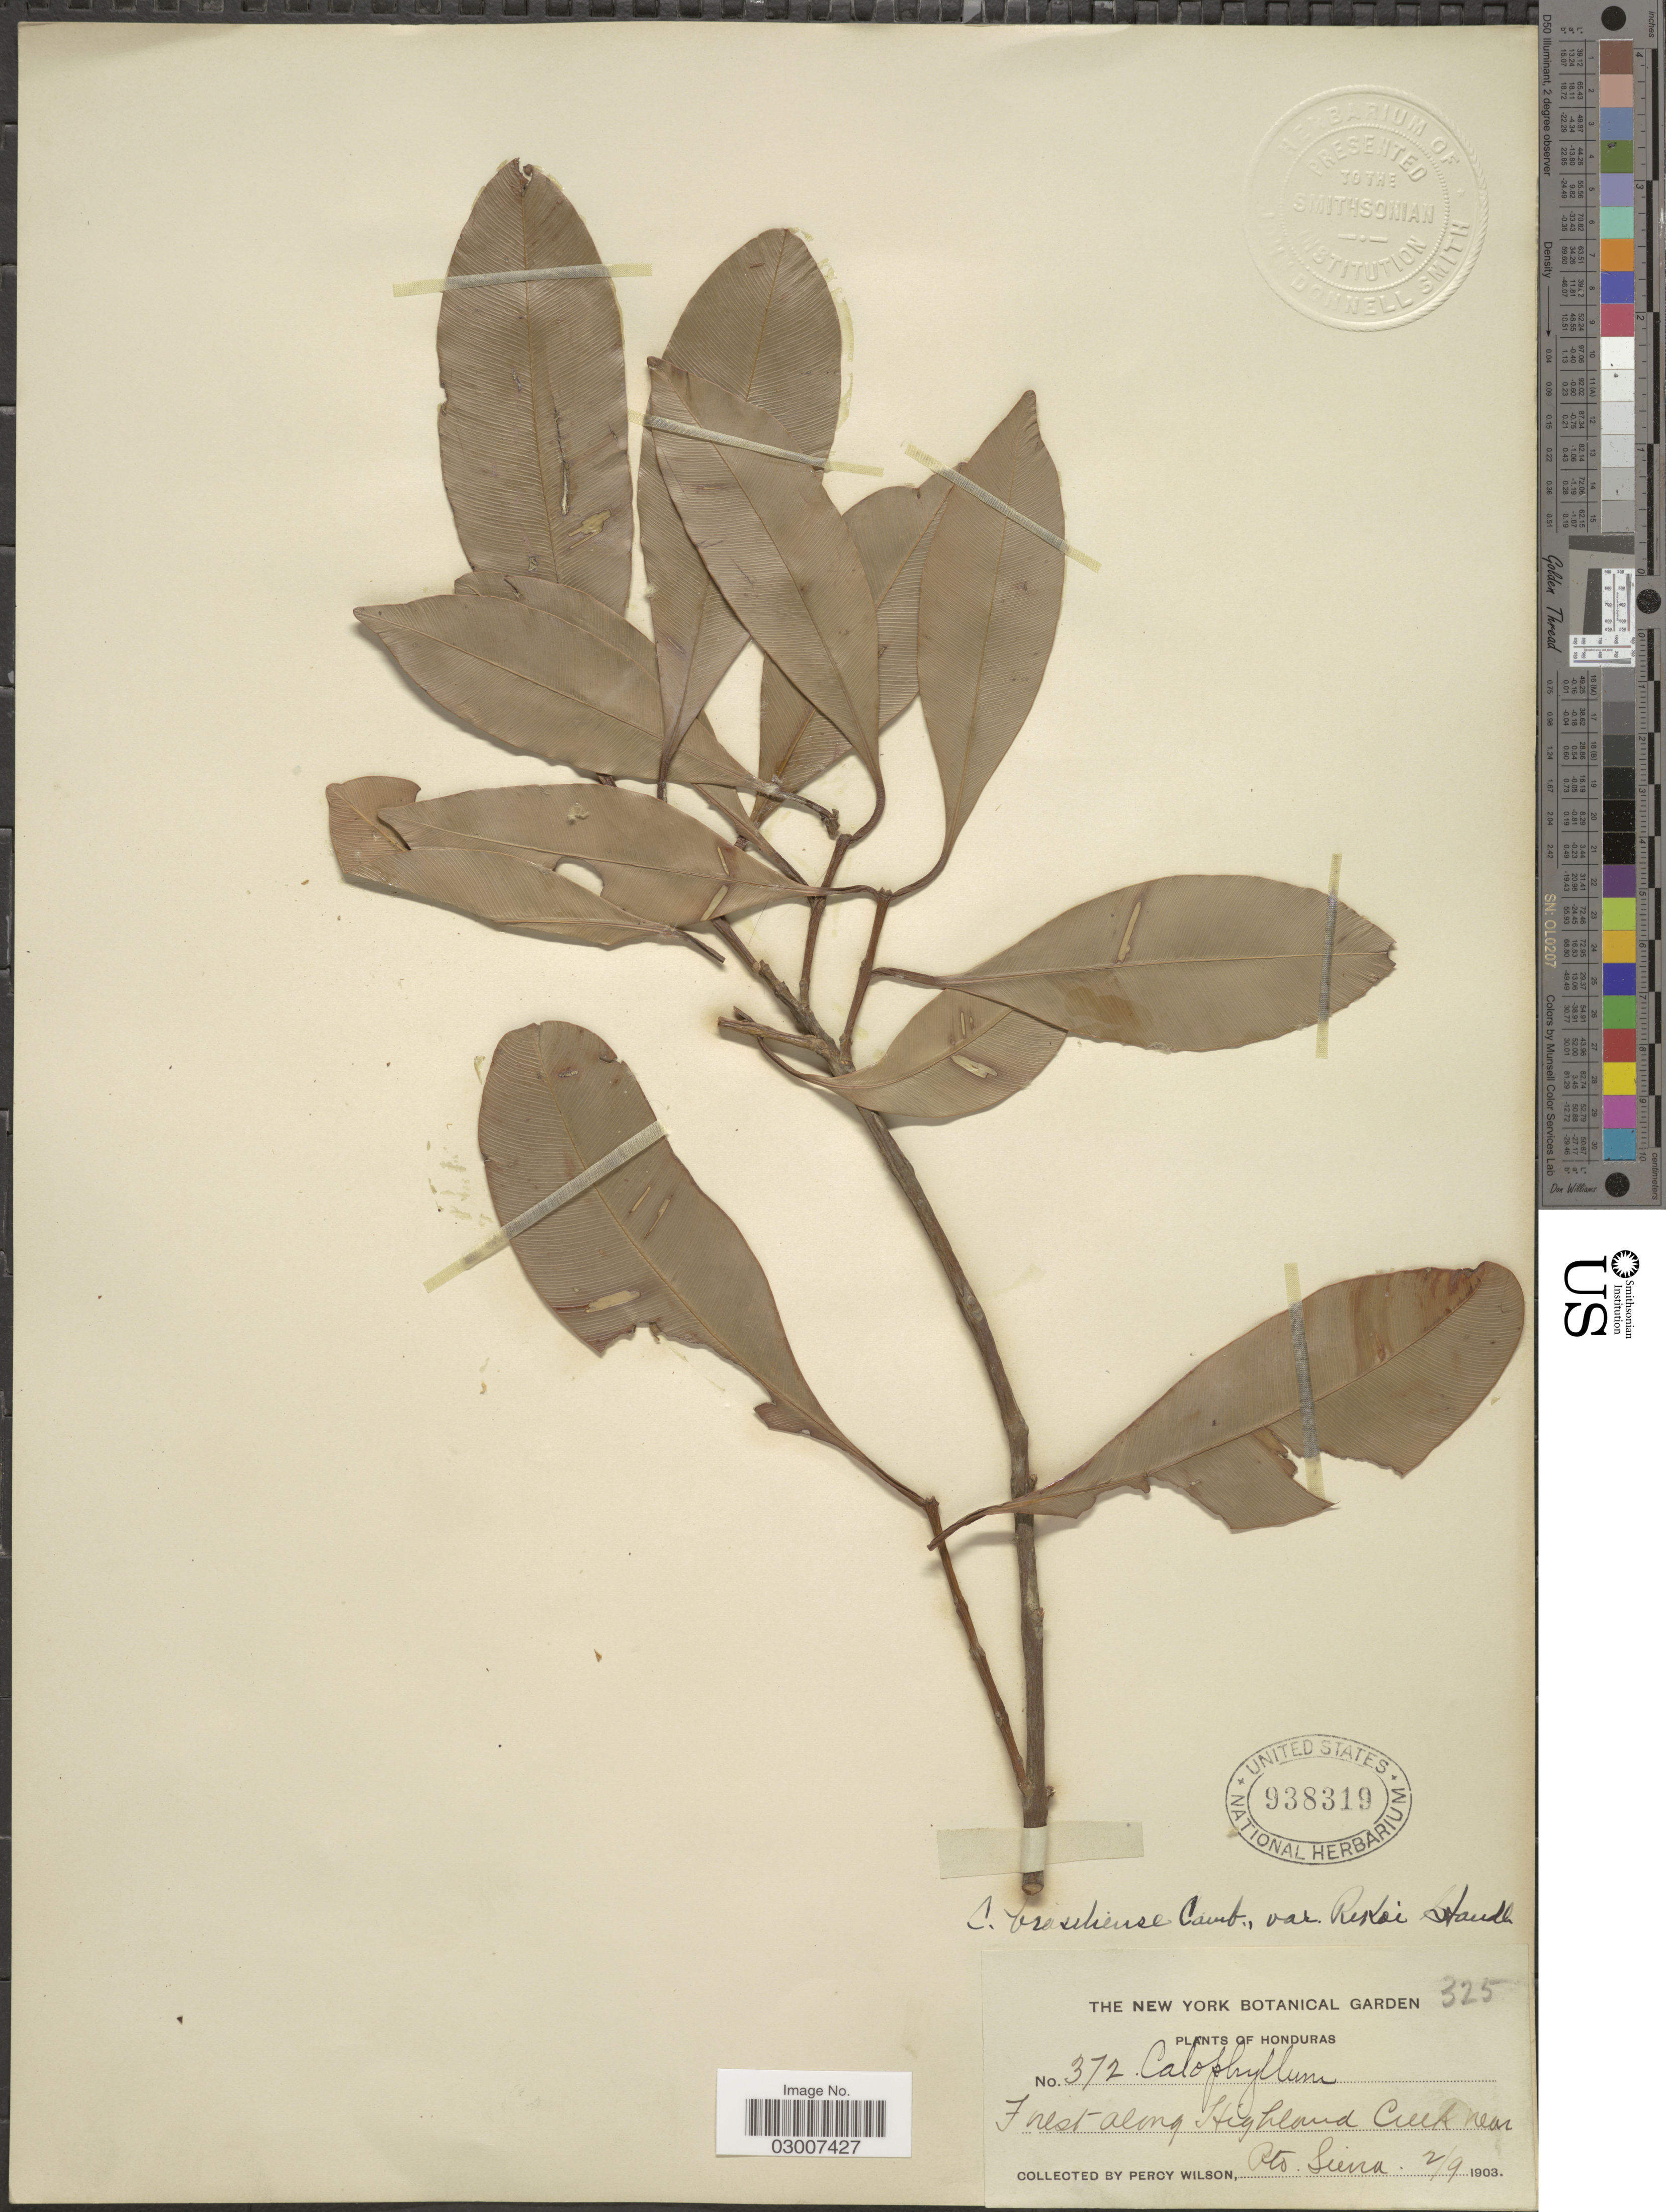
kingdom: Plantae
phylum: Tracheophyta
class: Magnoliopsida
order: Malpighiales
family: Calophyllaceae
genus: Calophyllum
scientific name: Calophyllum brasiliense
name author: Cambess.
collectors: P. Wilson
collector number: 372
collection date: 1903-09-02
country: Honduras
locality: Forest along Highland Creek near Pto. Sierra.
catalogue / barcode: US 938319